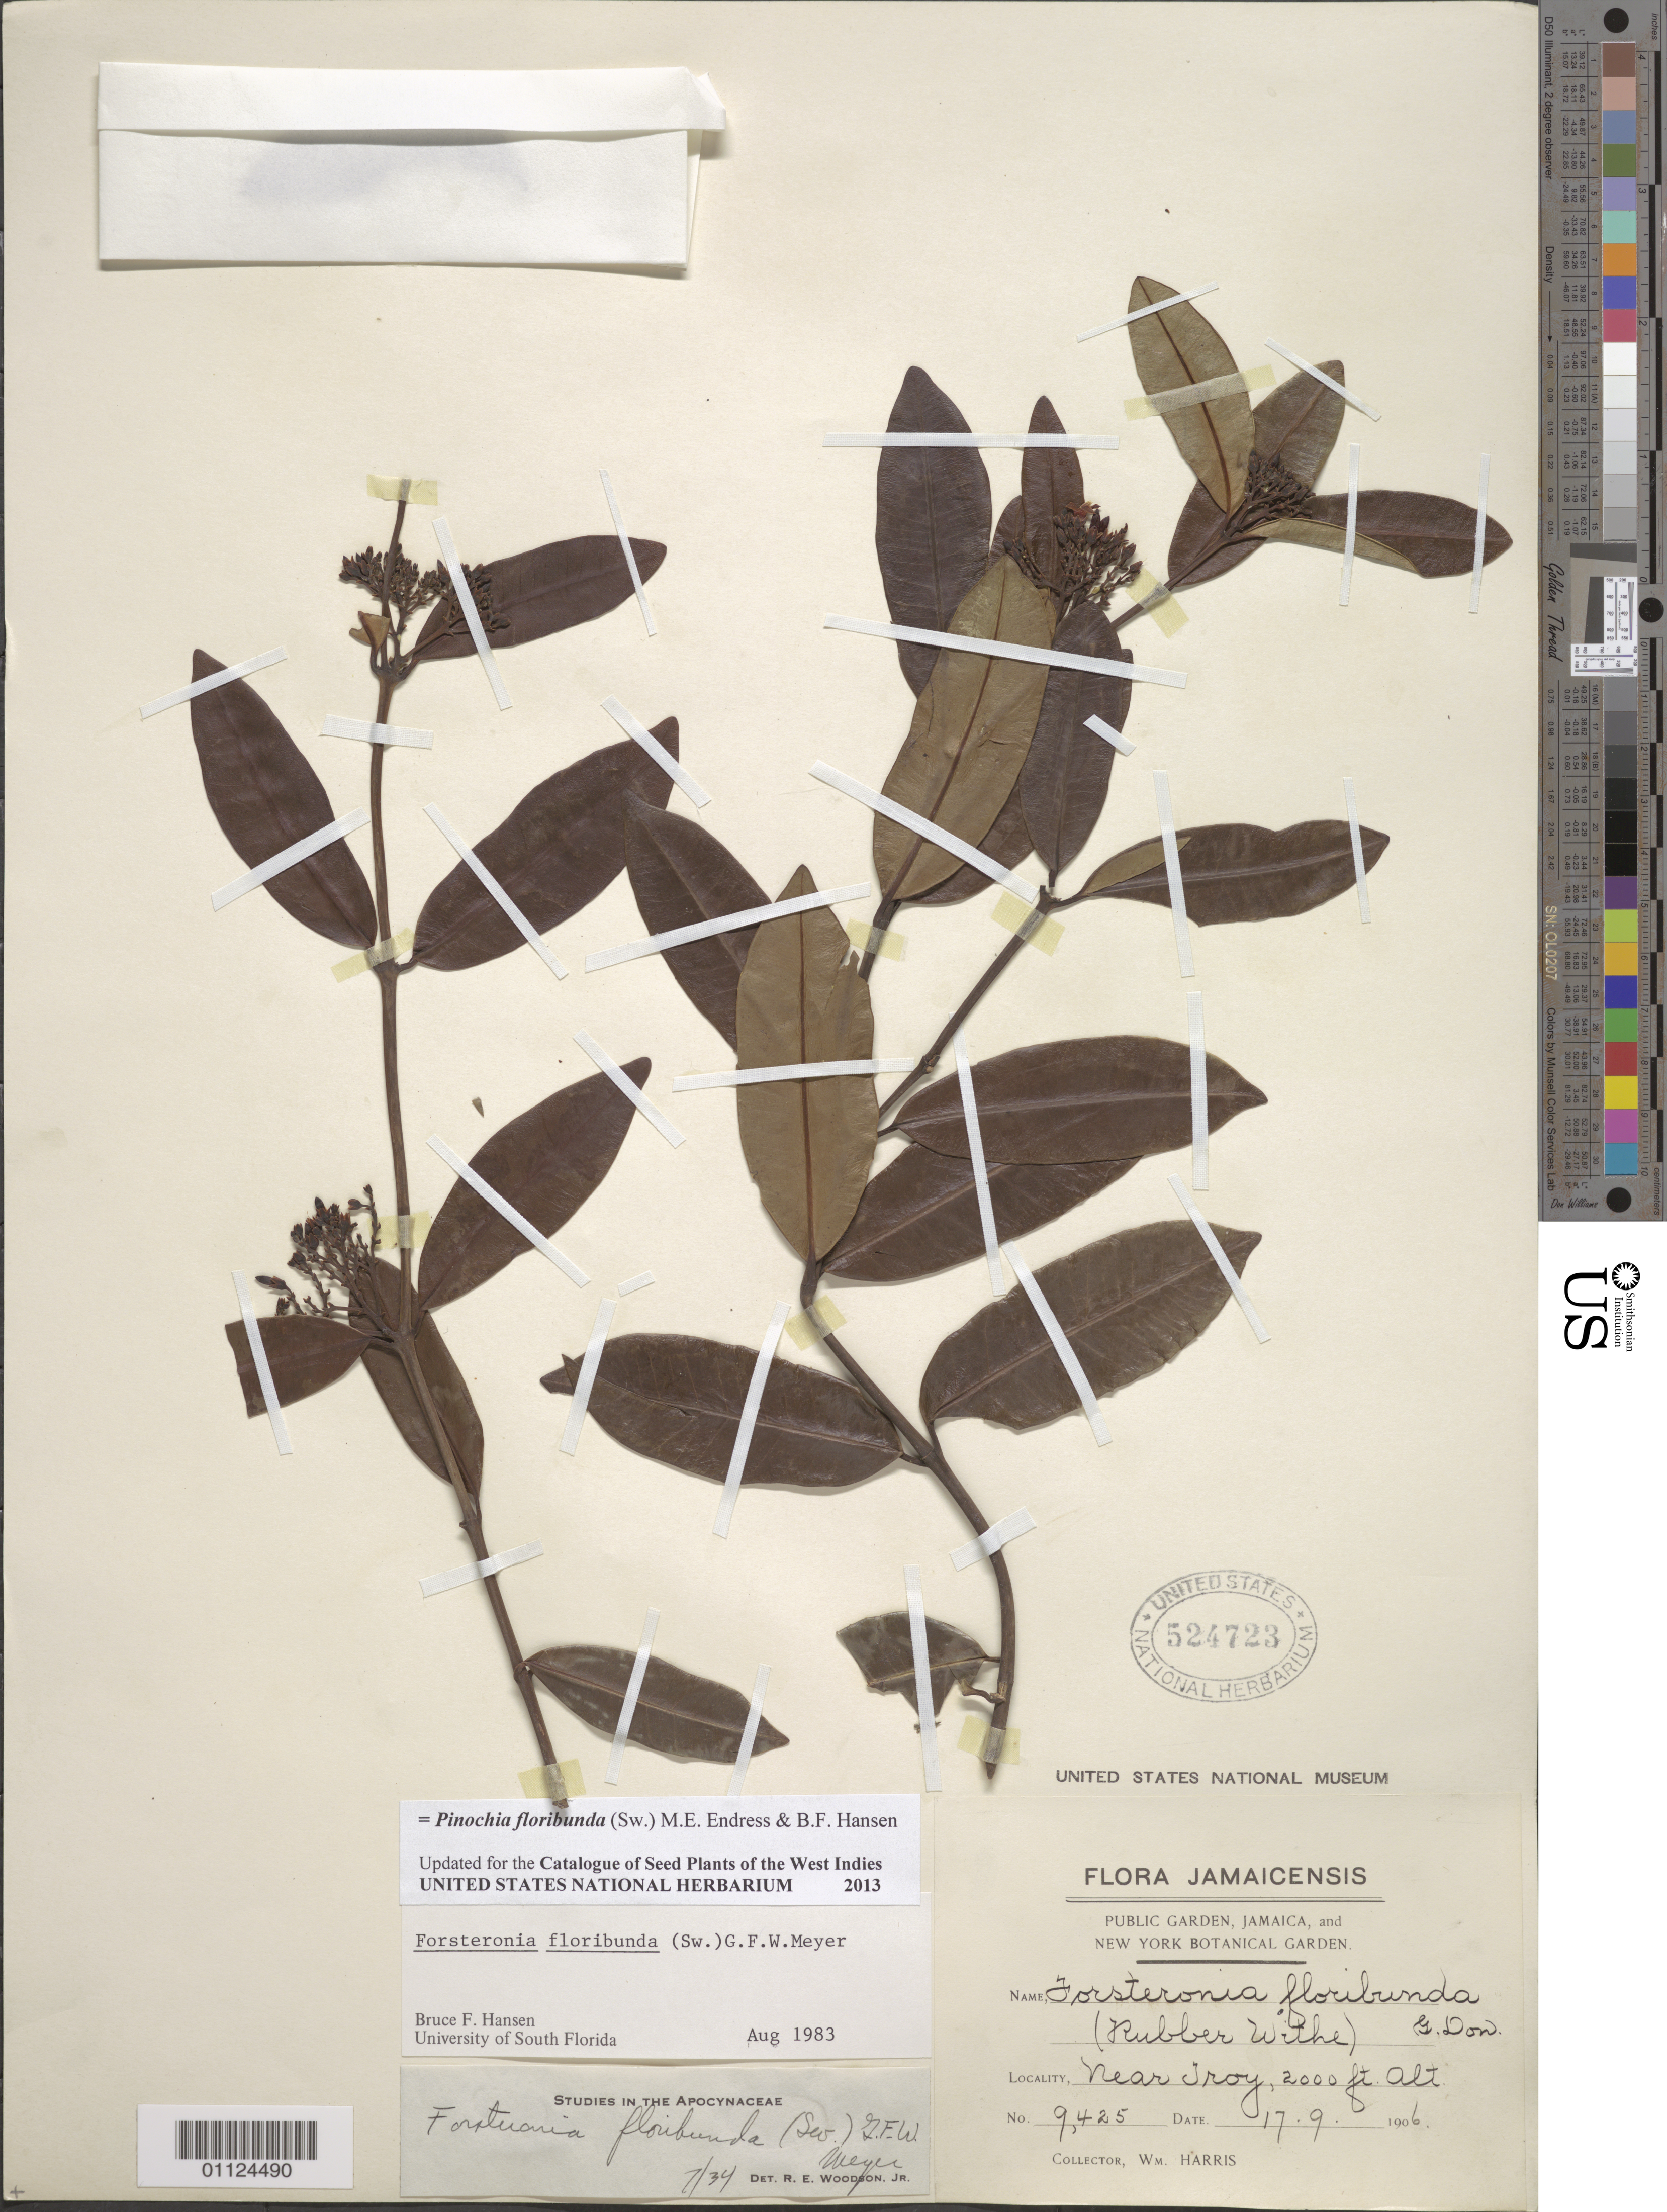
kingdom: Plantae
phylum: Tracheophyta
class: Magnoliopsida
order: Gentianales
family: Apocynaceae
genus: Pinochia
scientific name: Pinochia floribunda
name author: (Sw.) M.E. Endress & B.F. Hansen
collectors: W. H. Harris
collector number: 9425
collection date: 1906-09-17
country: Jamaica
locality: Troy, near.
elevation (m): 610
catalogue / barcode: US 524723